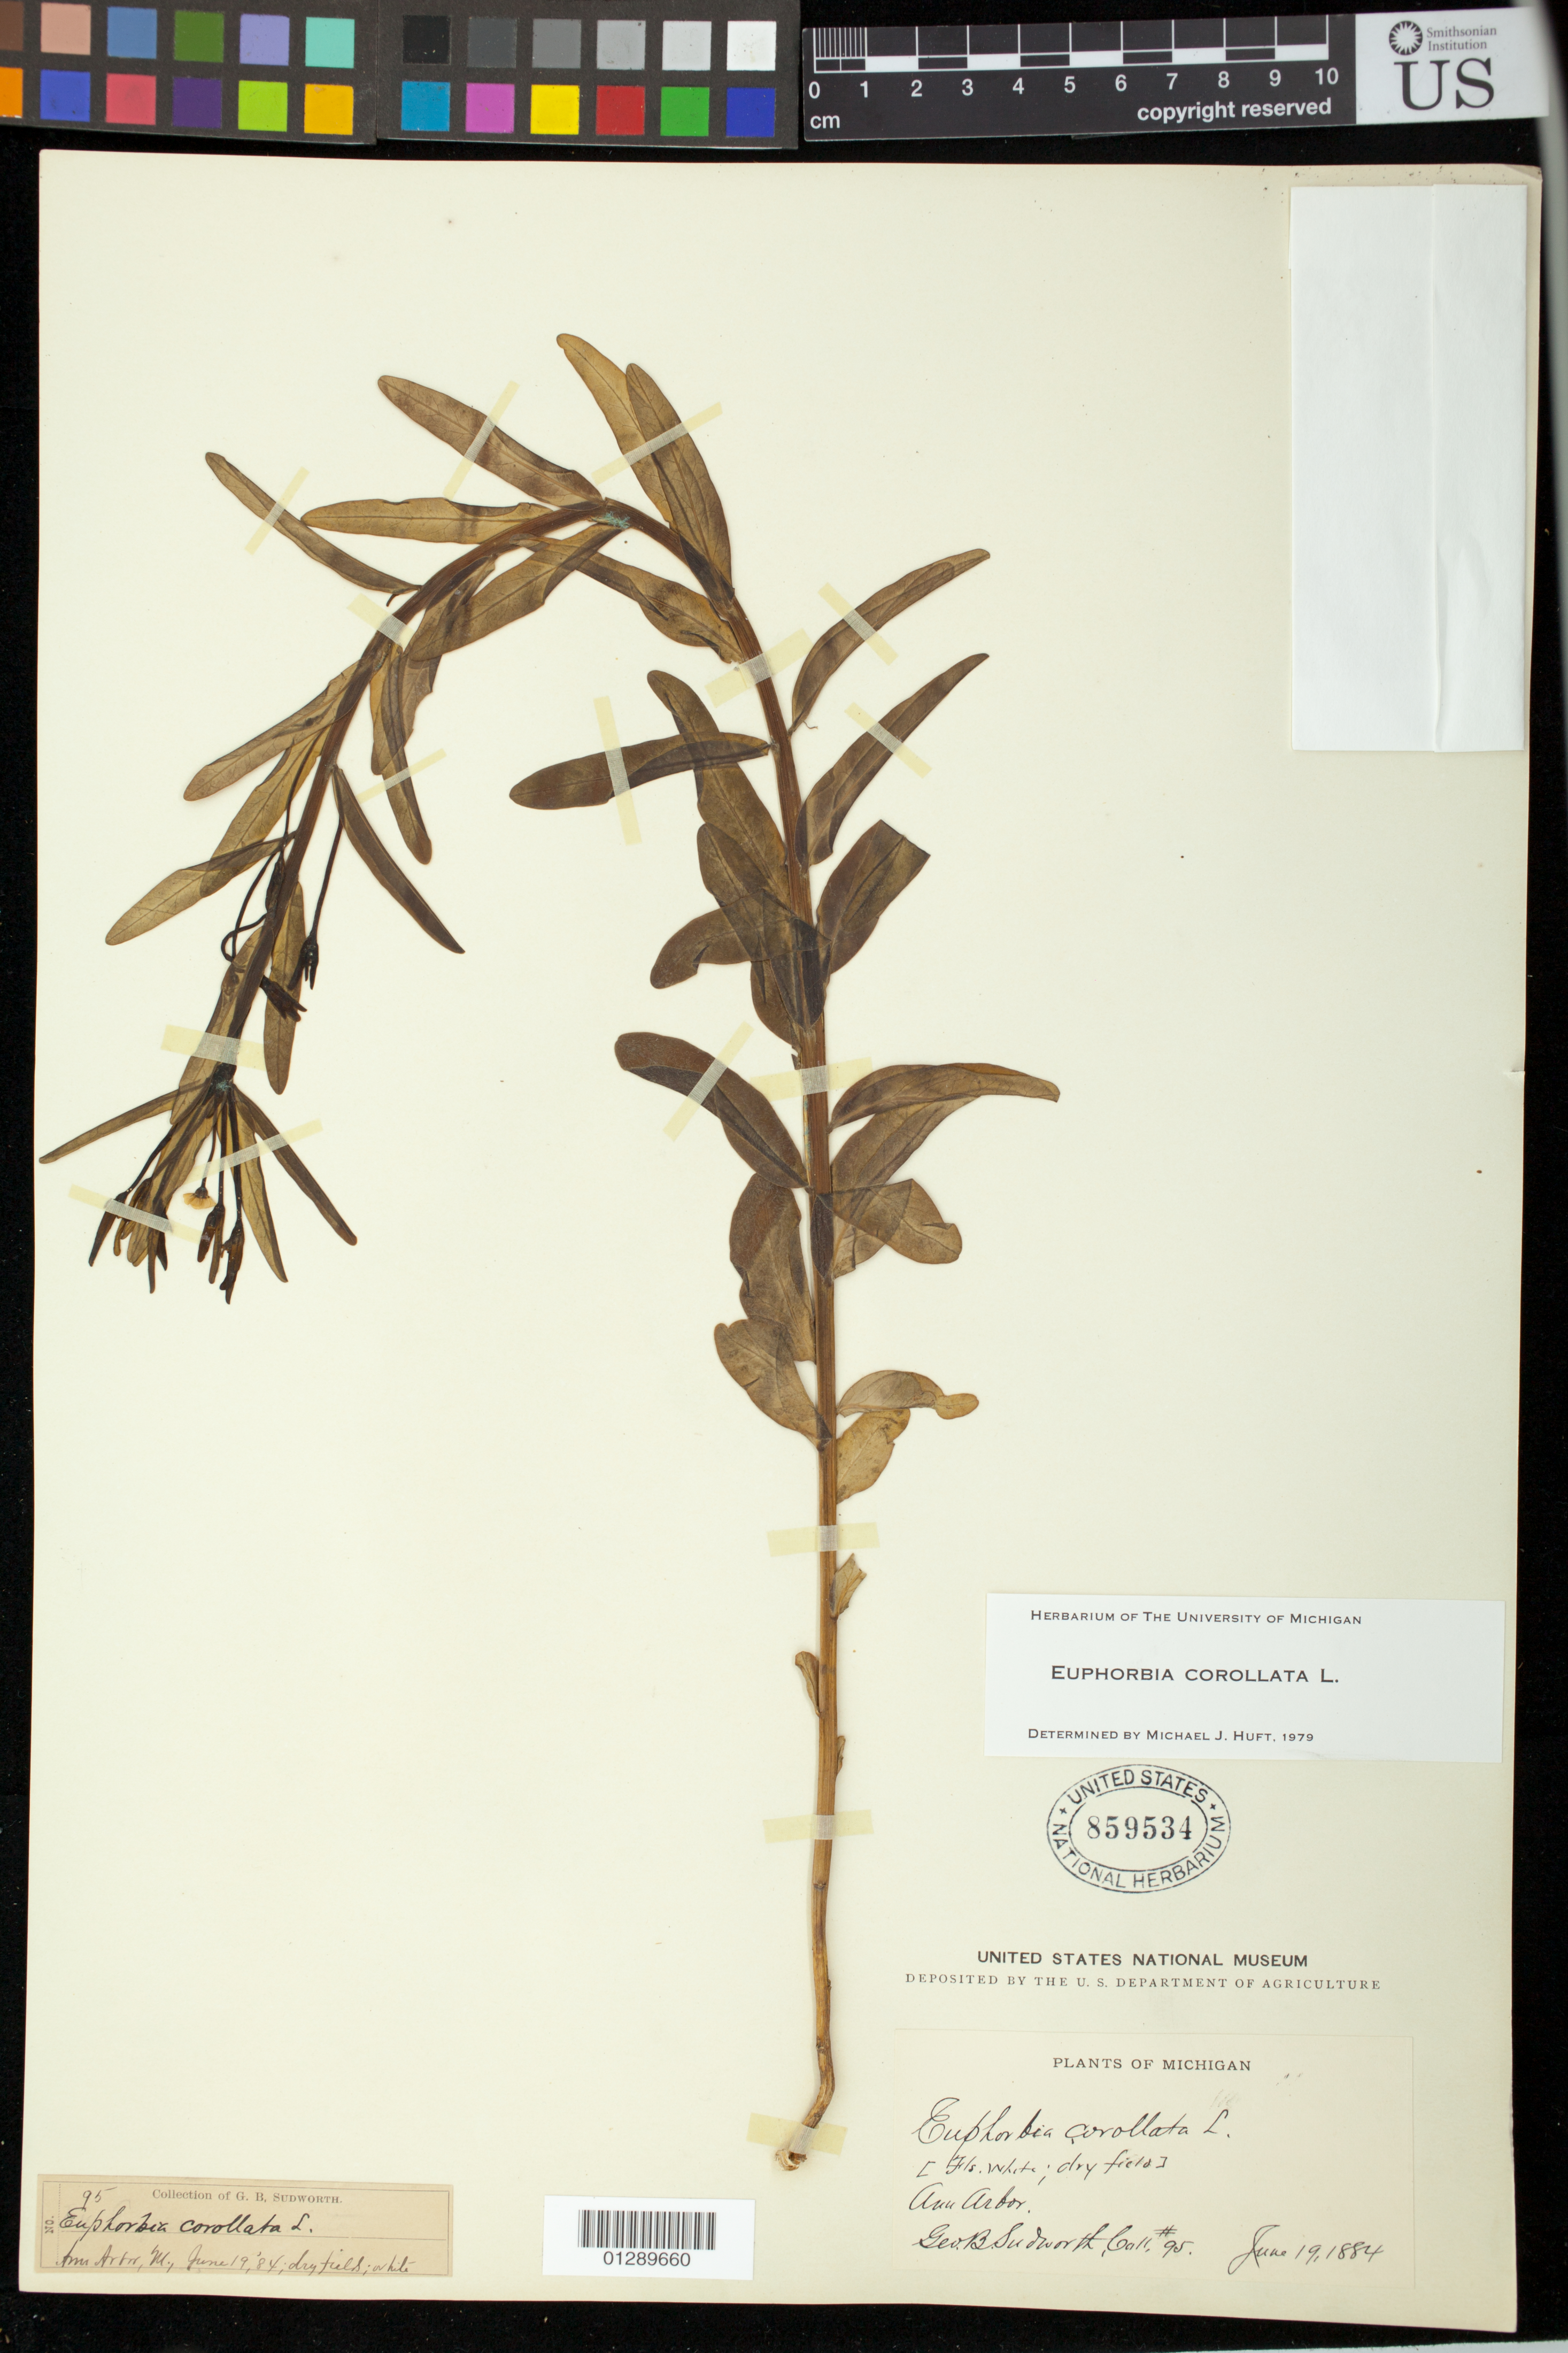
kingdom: Plantae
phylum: Tracheophyta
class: Magnoliopsida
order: Malpighiales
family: Euphorbiaceae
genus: Euphorbia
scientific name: Euphorbia corollata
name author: L.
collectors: G. B. Sudworth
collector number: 95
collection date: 1884-06-19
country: United States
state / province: Michigan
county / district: Washtenaw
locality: Ann Arbor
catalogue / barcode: US 859534